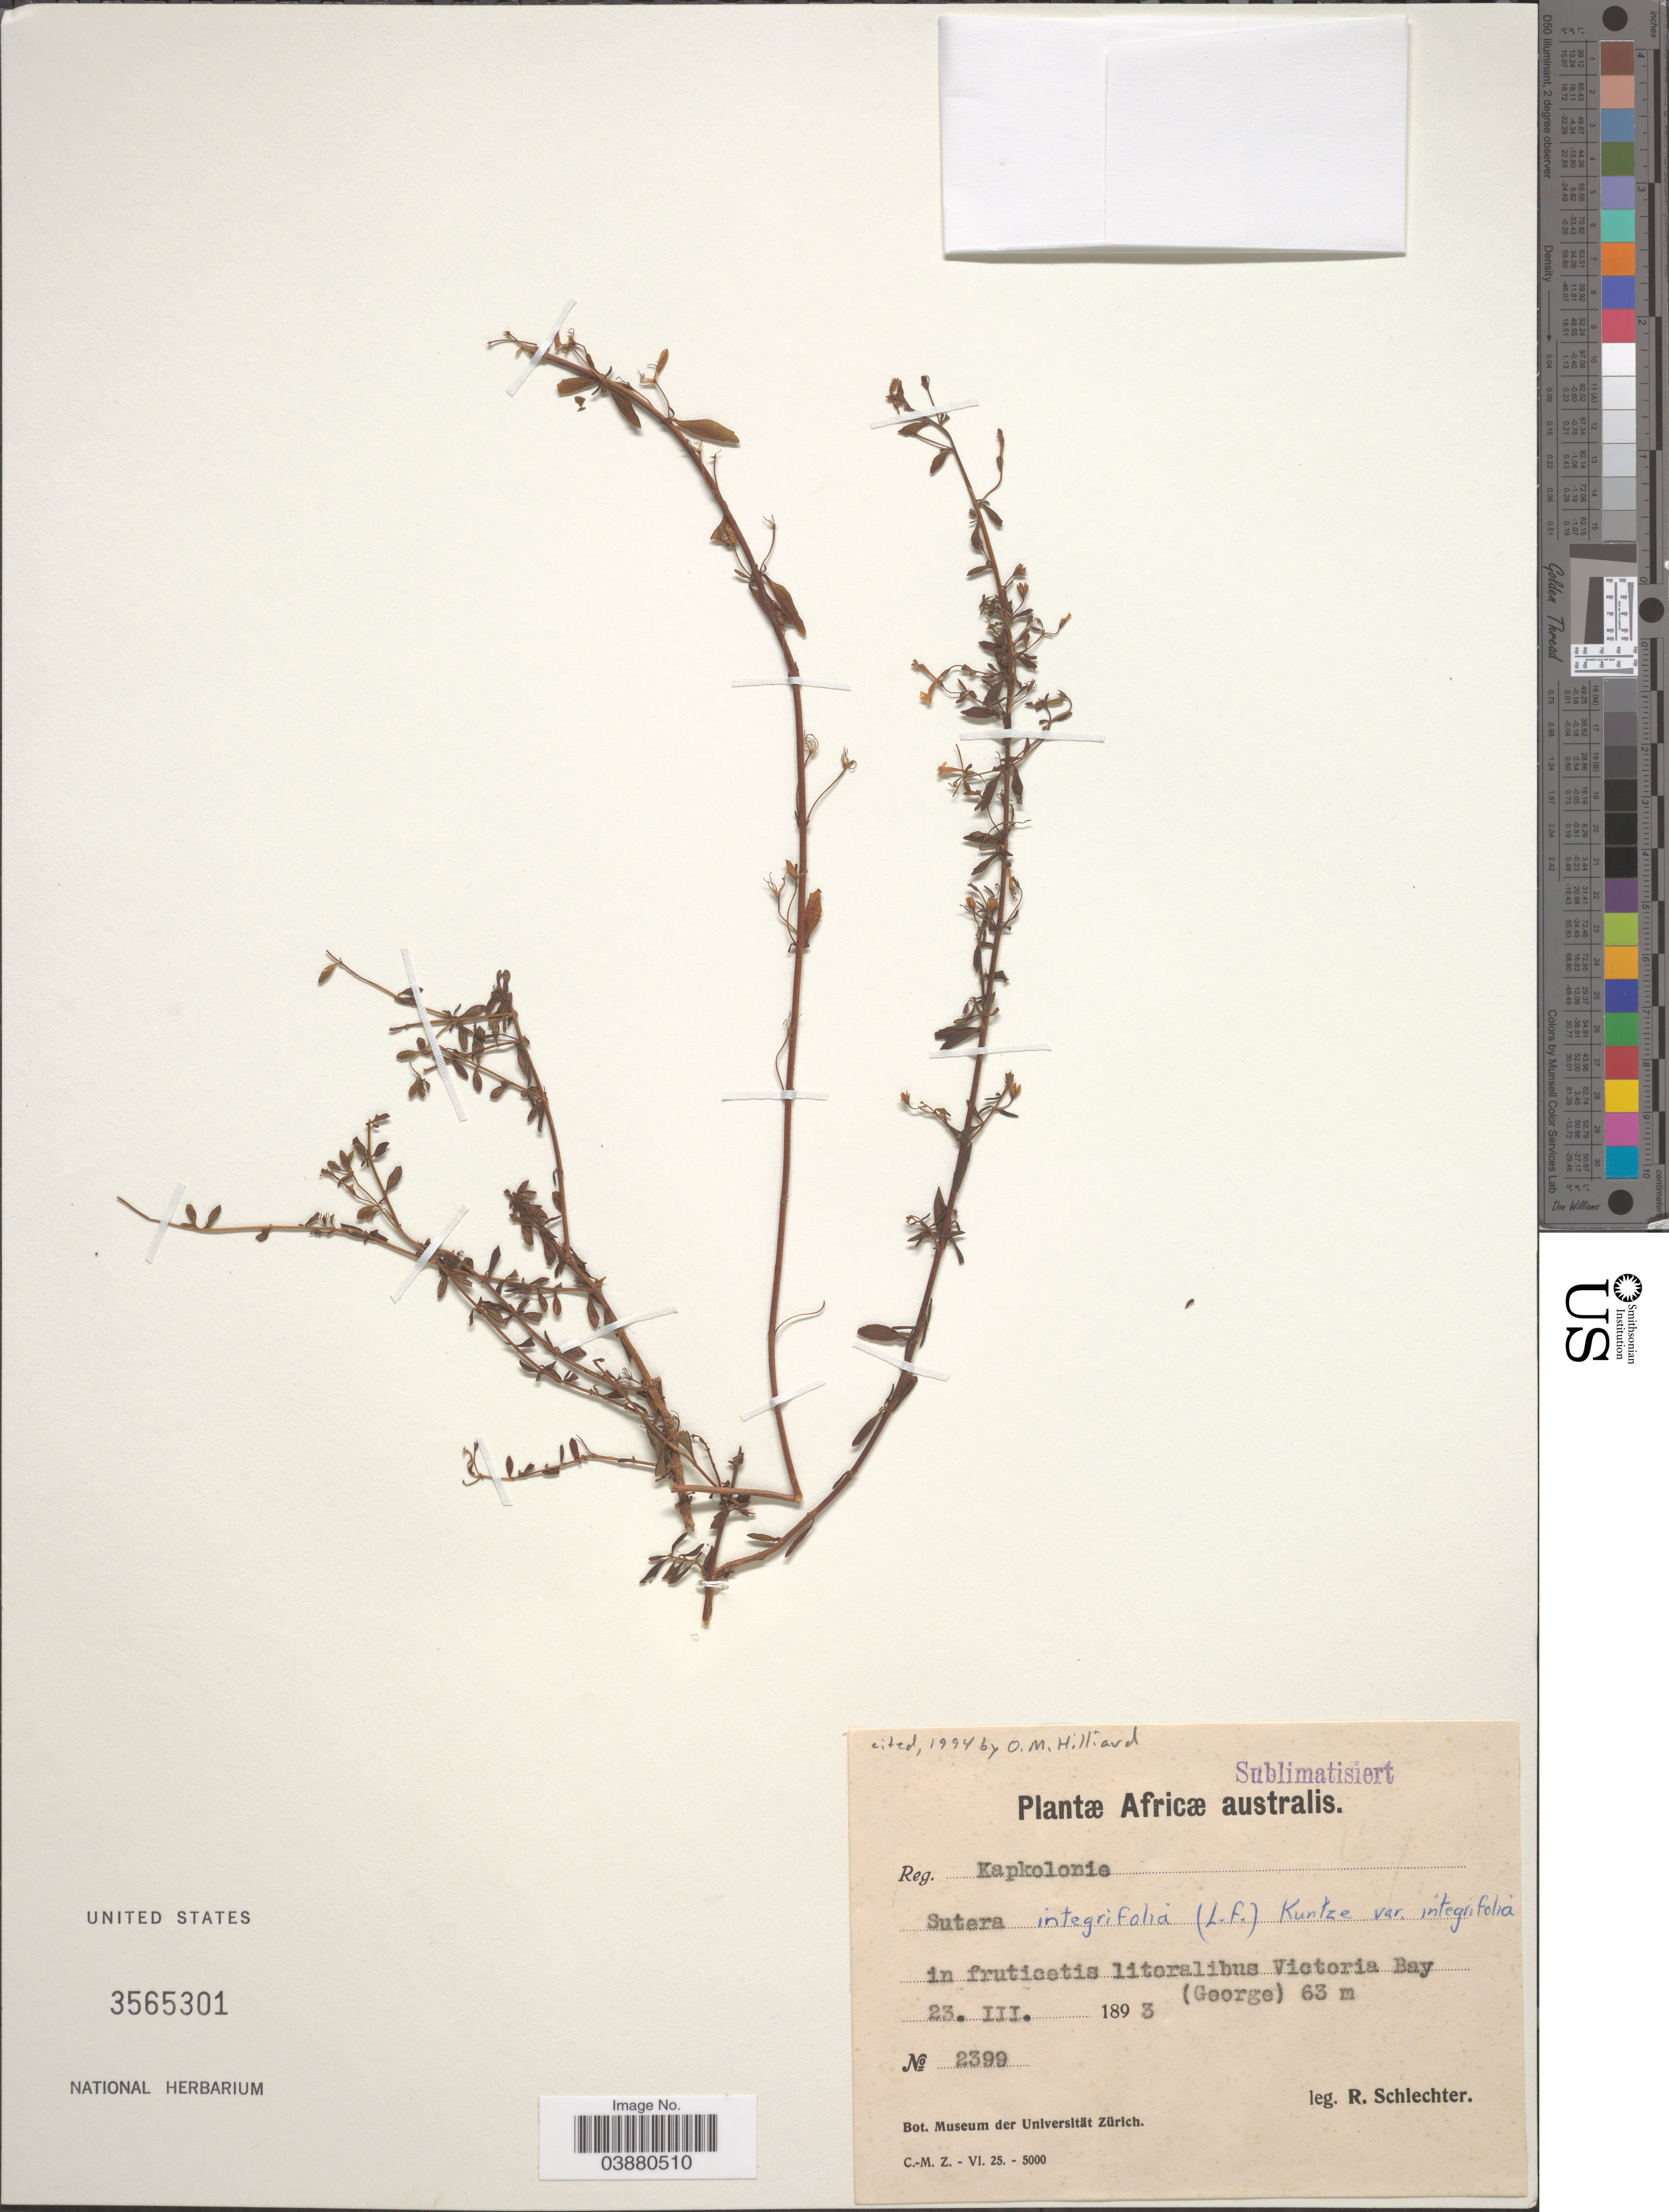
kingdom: Plantae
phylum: Tracheophyta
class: Magnoliopsida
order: Lamiales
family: Scrophulariaceae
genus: Sutera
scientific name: Sutera integrifolia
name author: (L. f.) Kuntze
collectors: F. R. R. Schlechter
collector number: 2399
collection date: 1893-03-23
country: South Africa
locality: Africæ australis. In fruticetis litoralibus Victoria Bay (George).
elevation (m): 63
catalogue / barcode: US 3565301